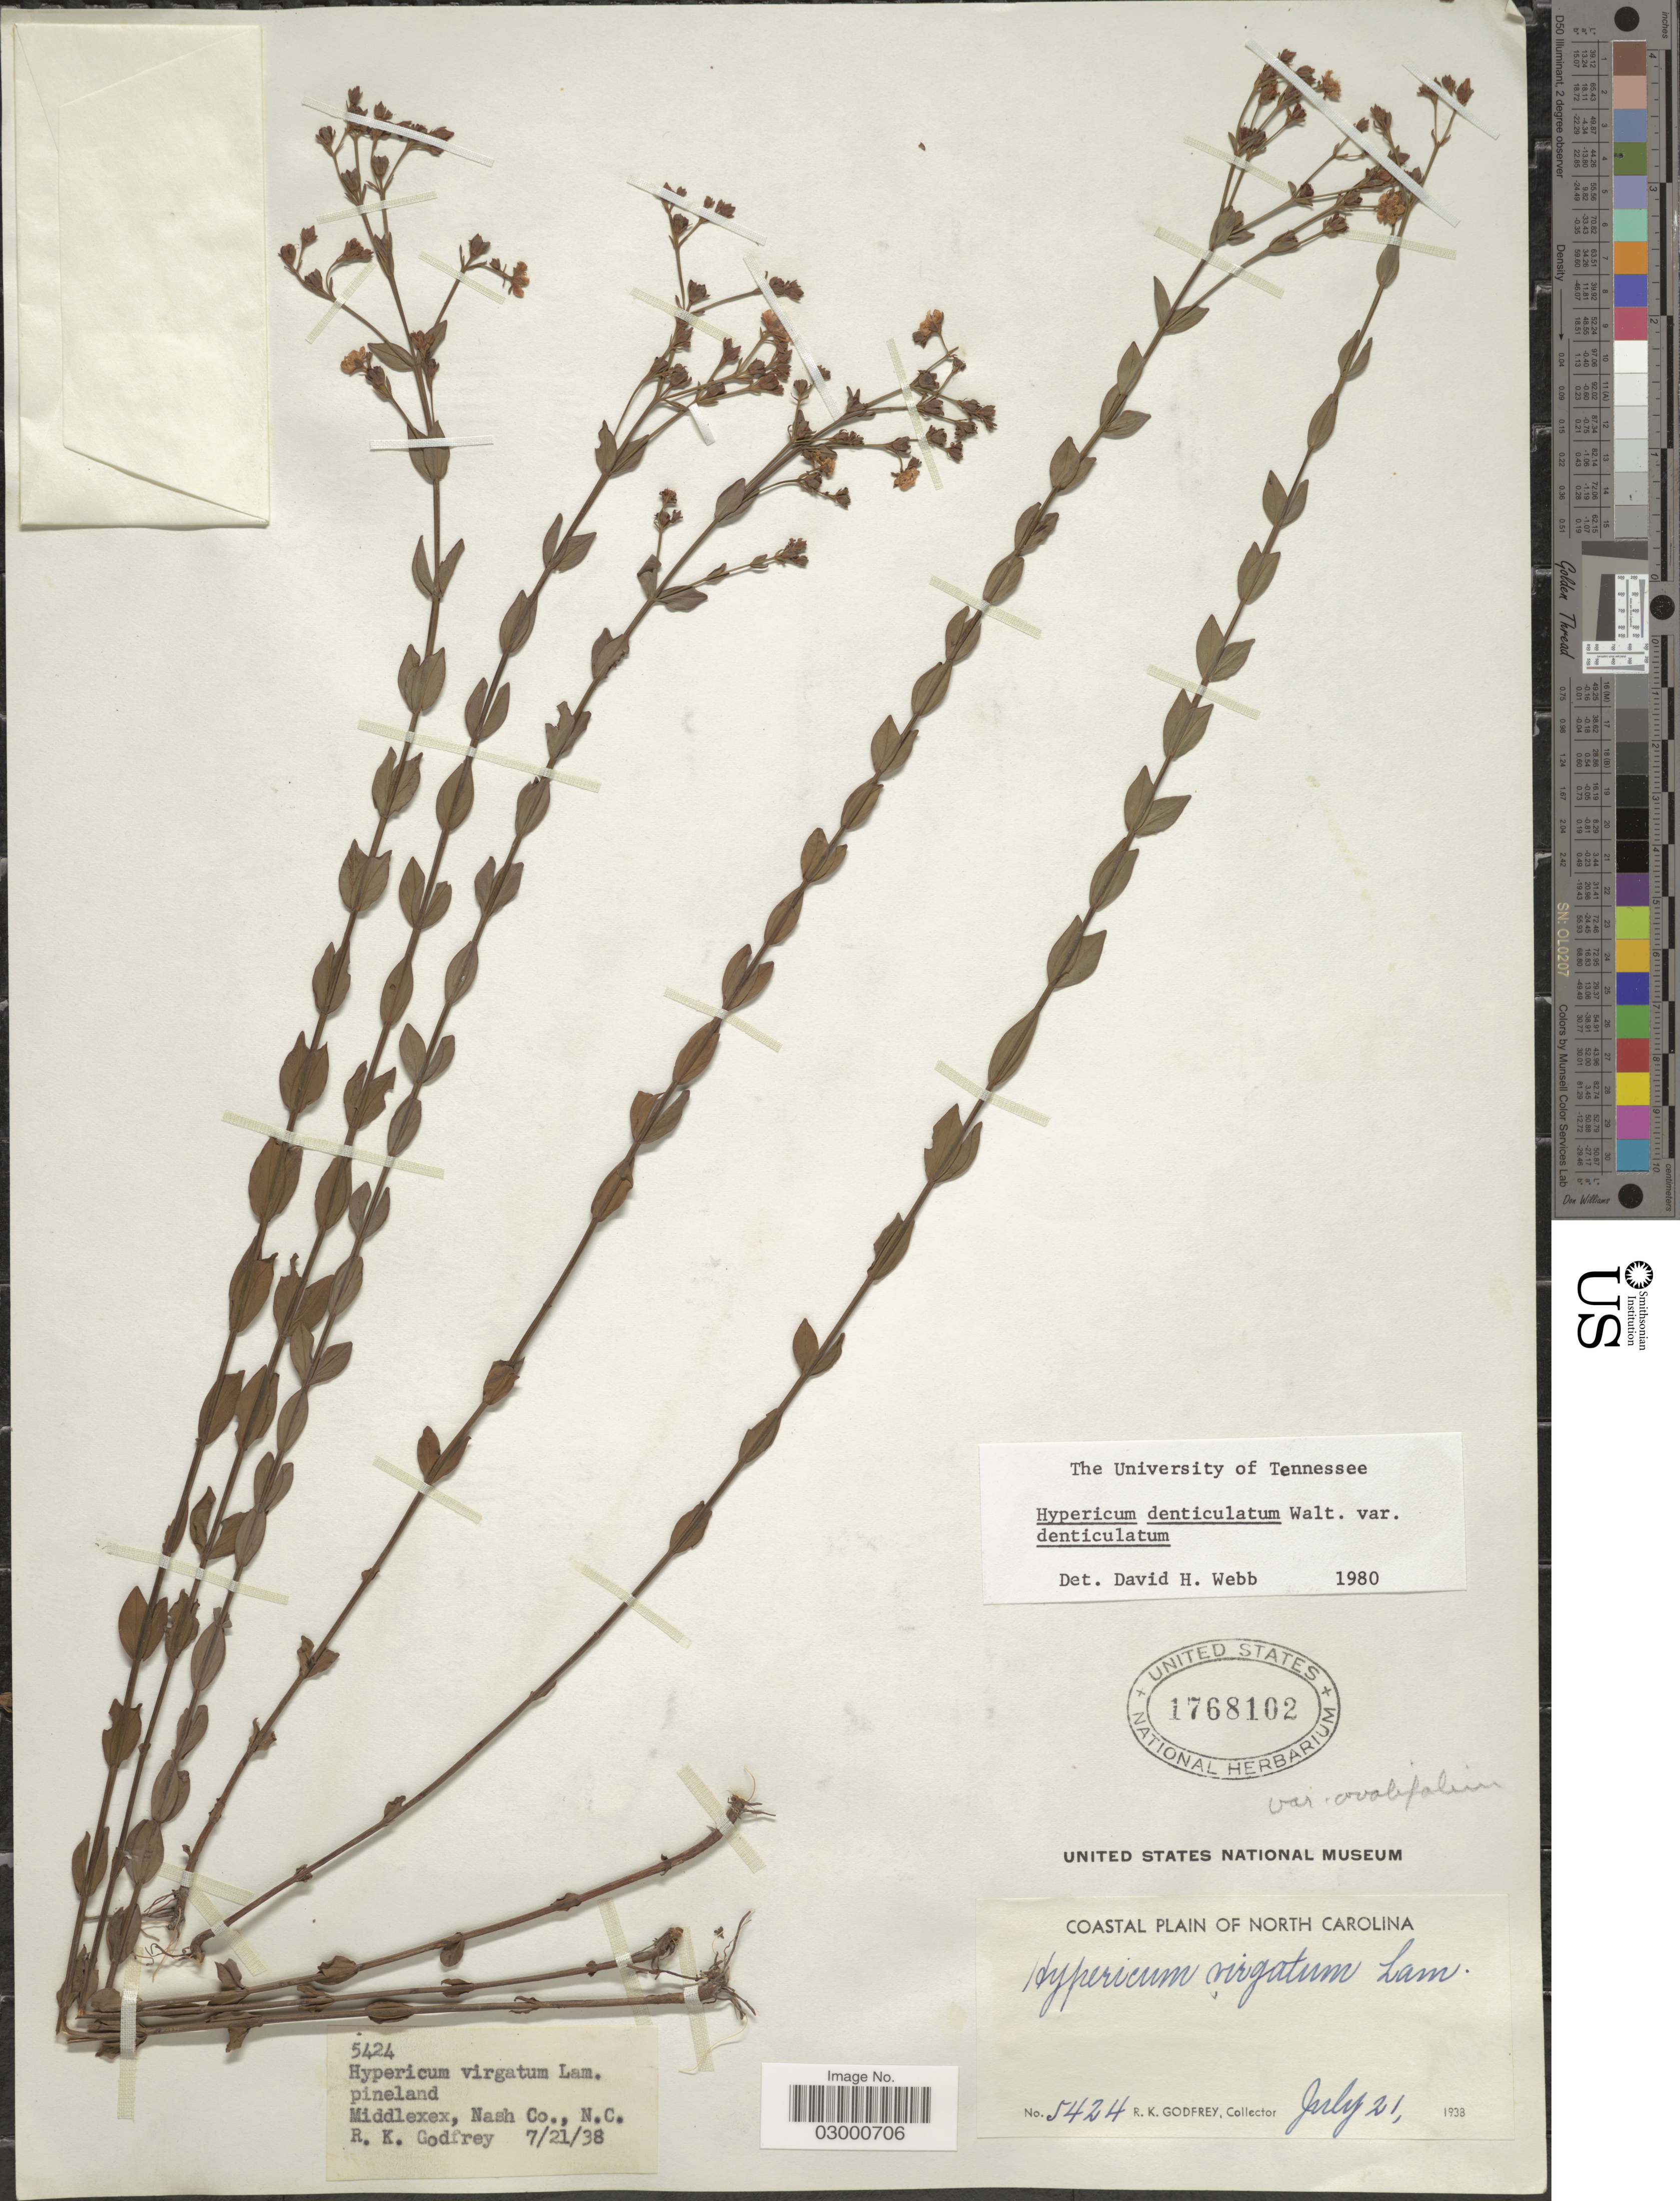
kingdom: Plantae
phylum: Tracheophyta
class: Magnoliopsida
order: Malpighiales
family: Hypericaceae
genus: Hypericum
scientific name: Hypericum denticulatum var. denticulatum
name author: Walter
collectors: R. K. Godfrey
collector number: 5424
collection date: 1938-07-21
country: United States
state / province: North Carolina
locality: Coastal Plain of North Carolina. Middlesex, Nash Co.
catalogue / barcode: US 1768102